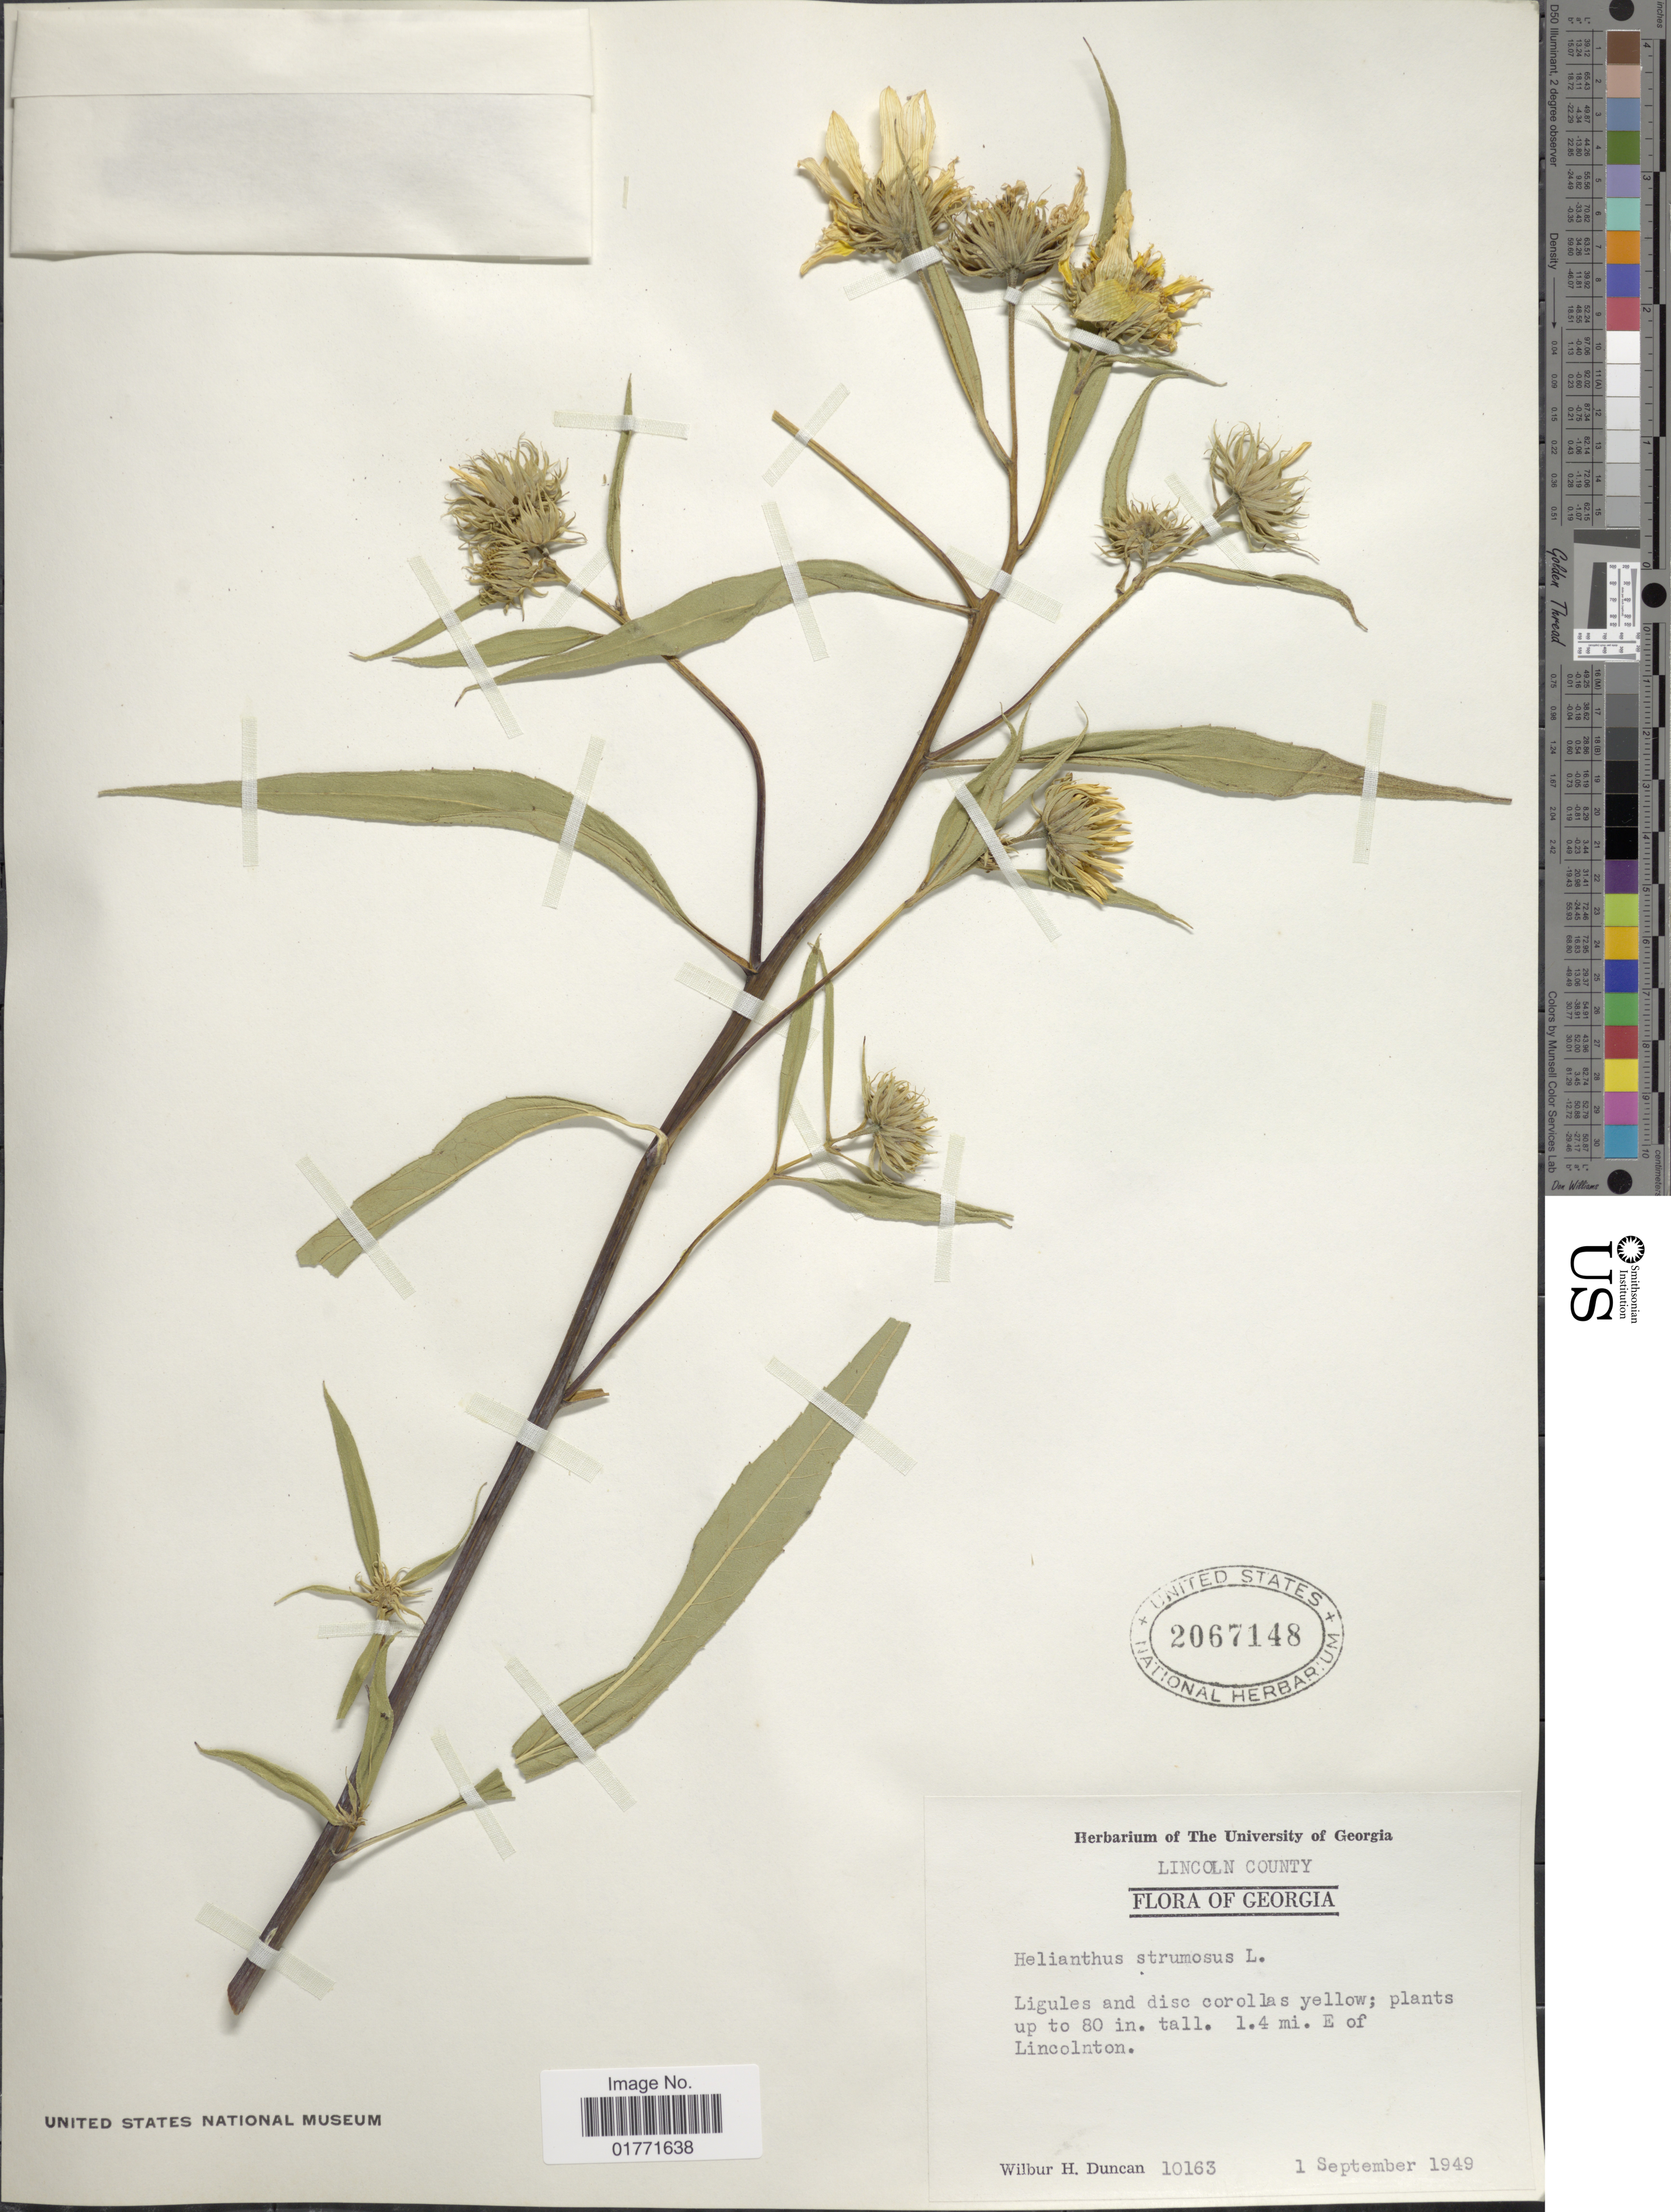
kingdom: Plantae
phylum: Tracheophyta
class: Magnoliopsida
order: Asterales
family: Asteraceae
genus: Helianthus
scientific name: Helianthus strumosus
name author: L.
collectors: W. H. Duncan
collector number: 10163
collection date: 1949-09-01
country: United States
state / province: Georgia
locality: Georgia. 1.4 mi. E of Lincolnton.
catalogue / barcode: US 2067148